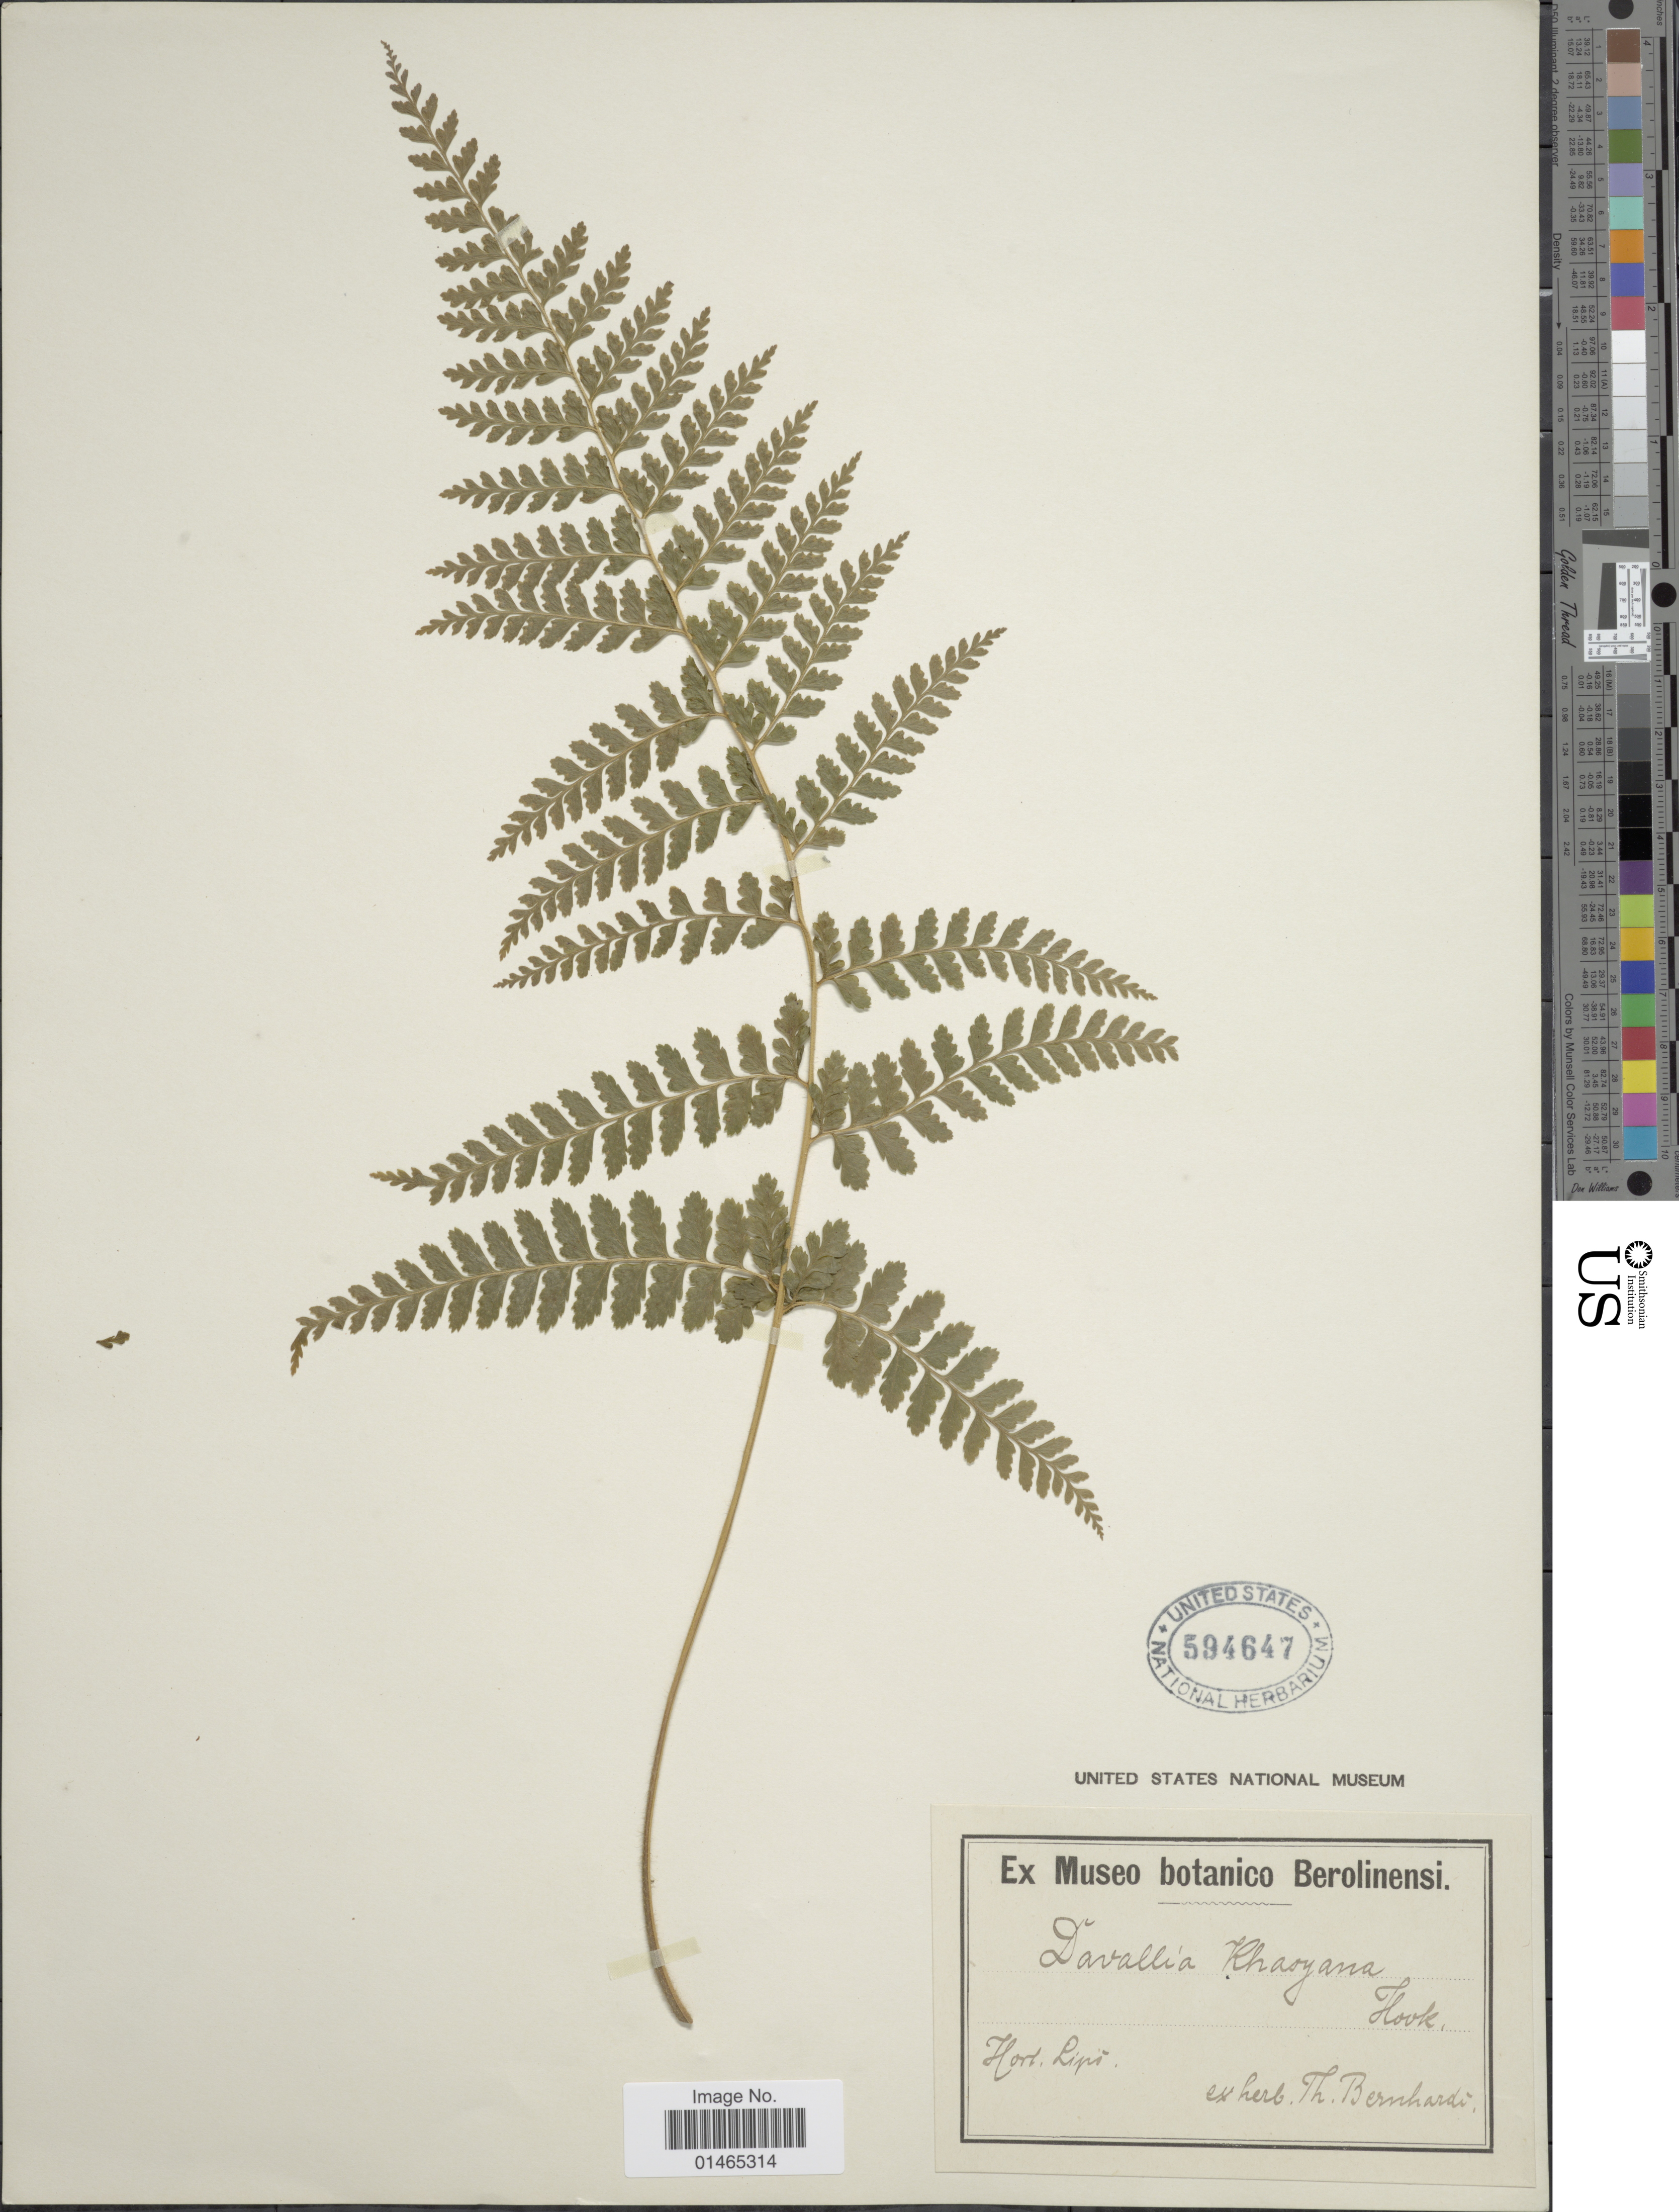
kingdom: Plantae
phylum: Tracheophyta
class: Polypodiopsida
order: Polypodiales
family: Dennstaedtiaceae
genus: Microlepia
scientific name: Microlepia strigosa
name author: (Thunb.) J. Presl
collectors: ex herb. Bernhardi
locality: Hort. Lipi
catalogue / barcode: US 594647